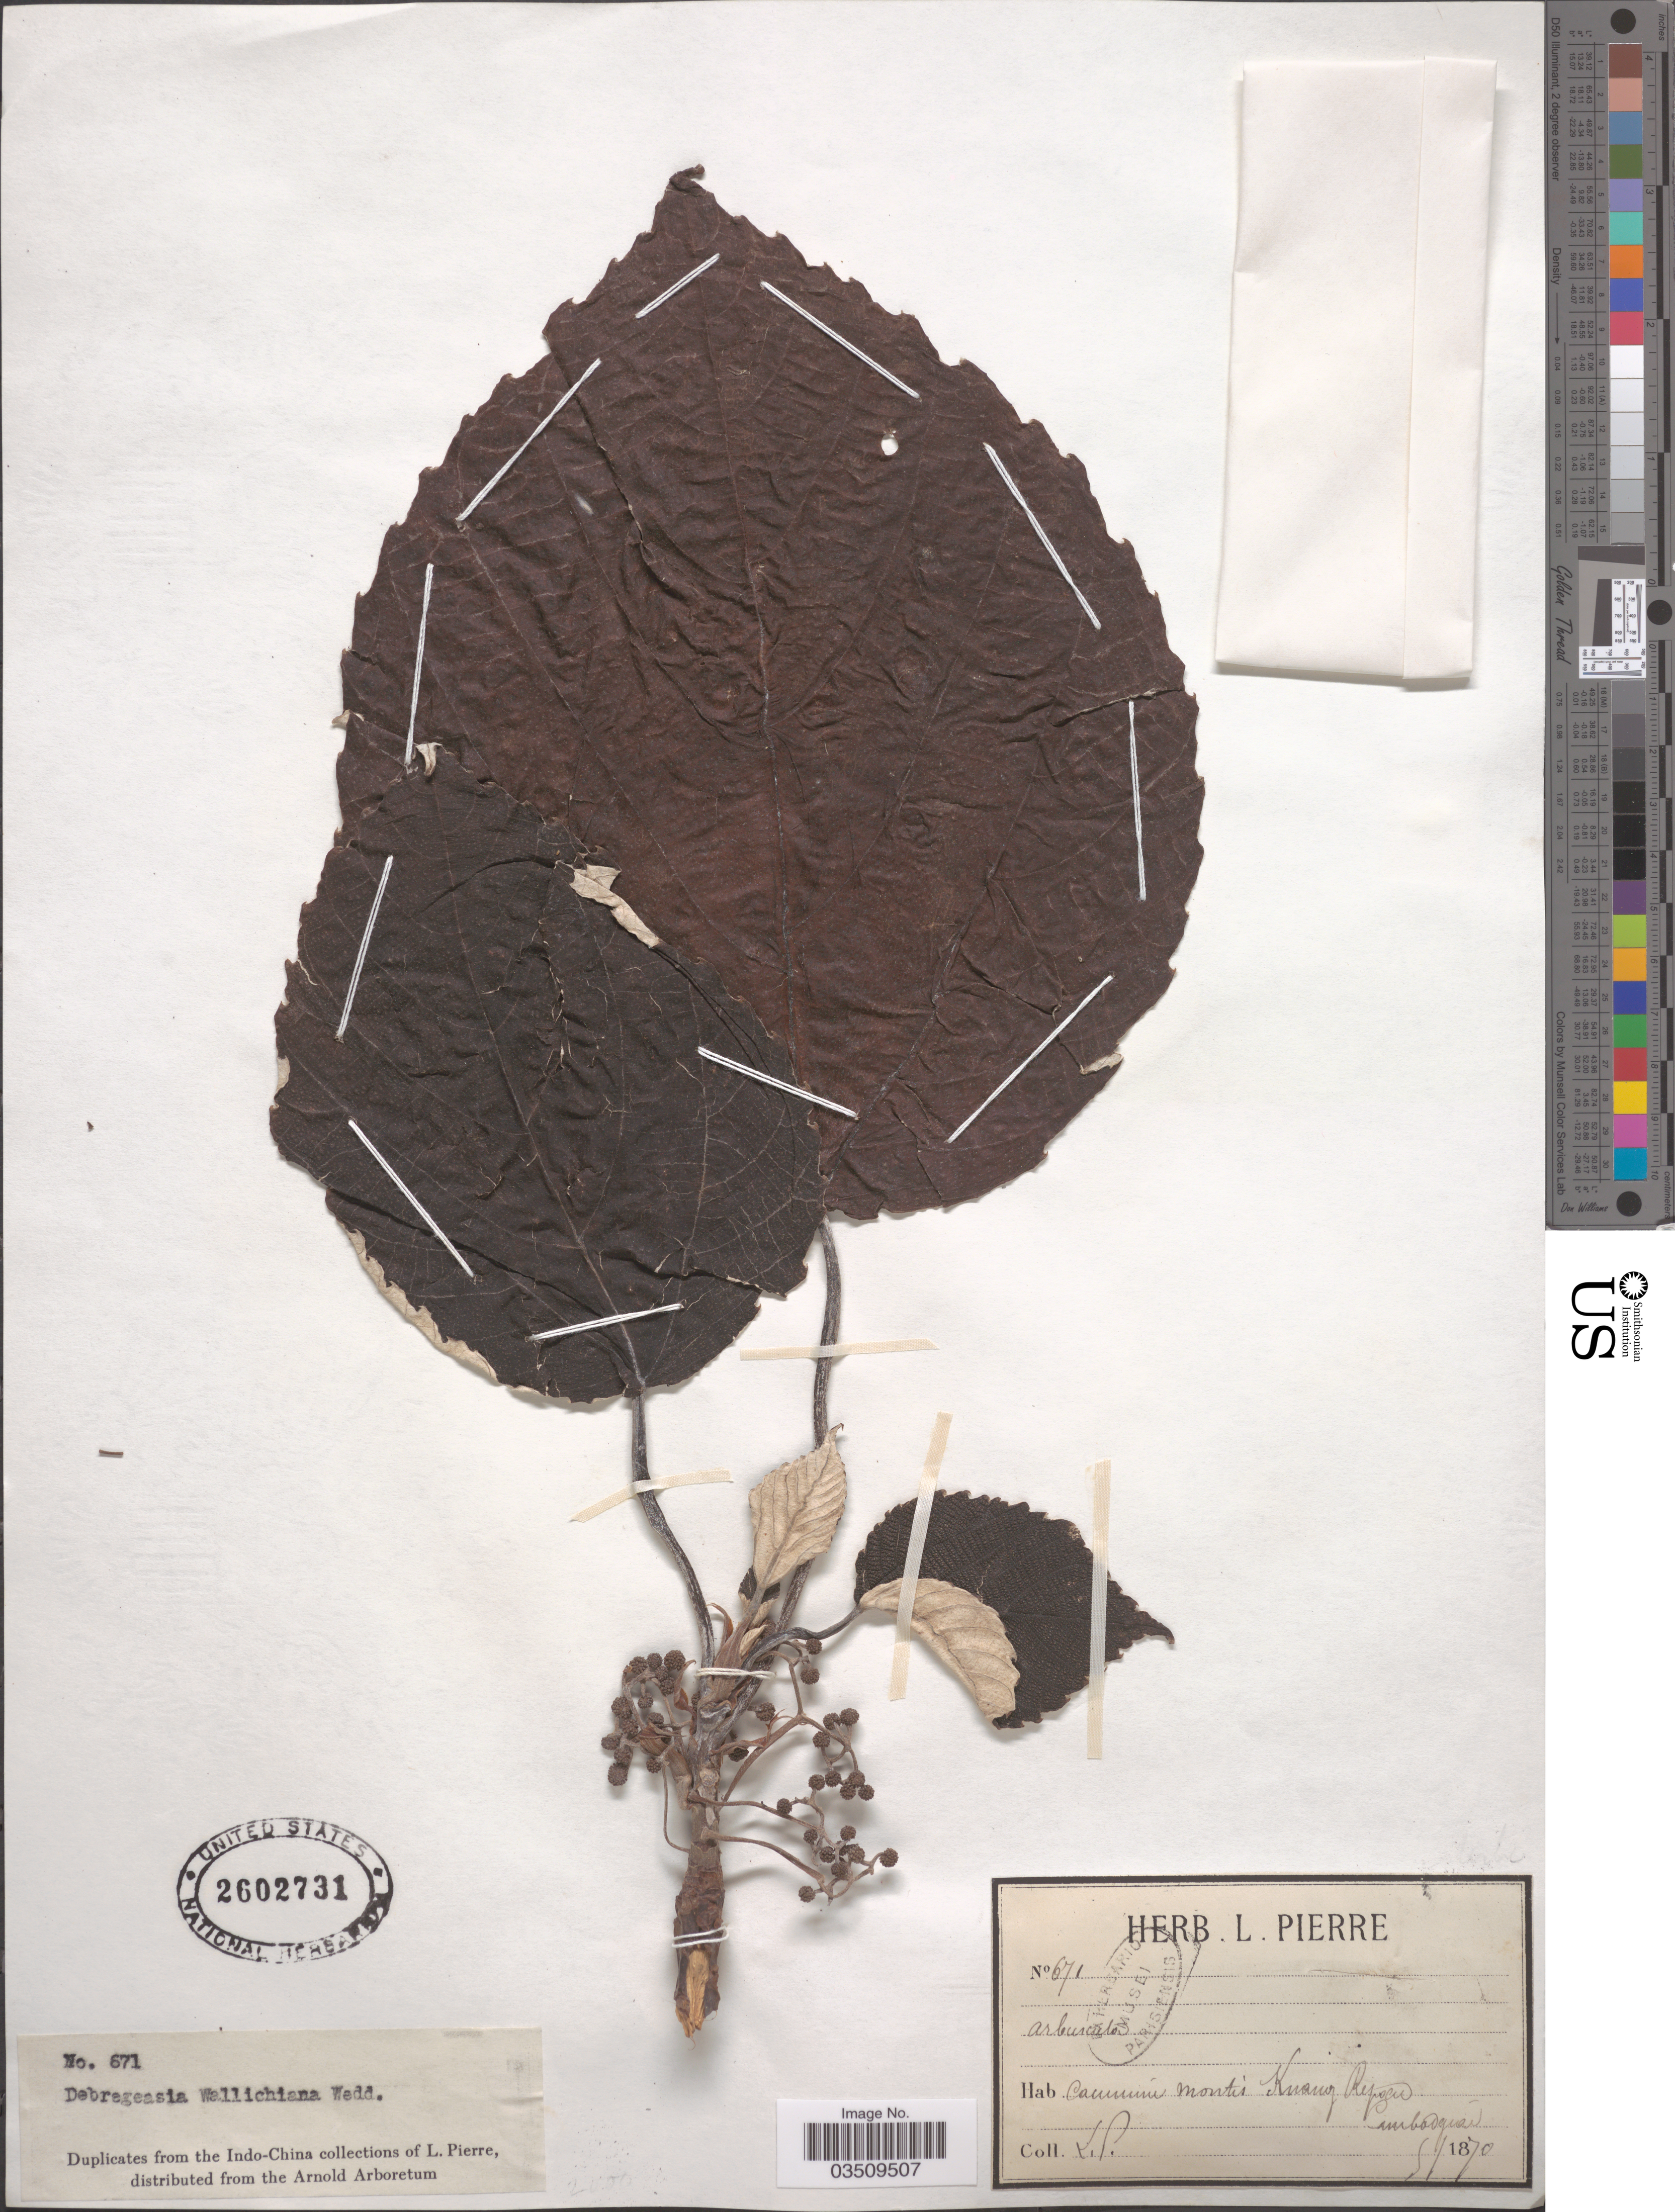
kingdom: Plantae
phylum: Tracheophyta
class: Magnoliopsida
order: Rosales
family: Urticaceae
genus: Debregeasia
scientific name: Debregeasia wallichiana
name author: (Wedd.) Wedd.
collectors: L. Pierre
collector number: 671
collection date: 1870-05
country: Cambodia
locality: Cammin [interpreted] montis Kuanoj [interpreted] Repogu [interpreted].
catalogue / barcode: US 2602731